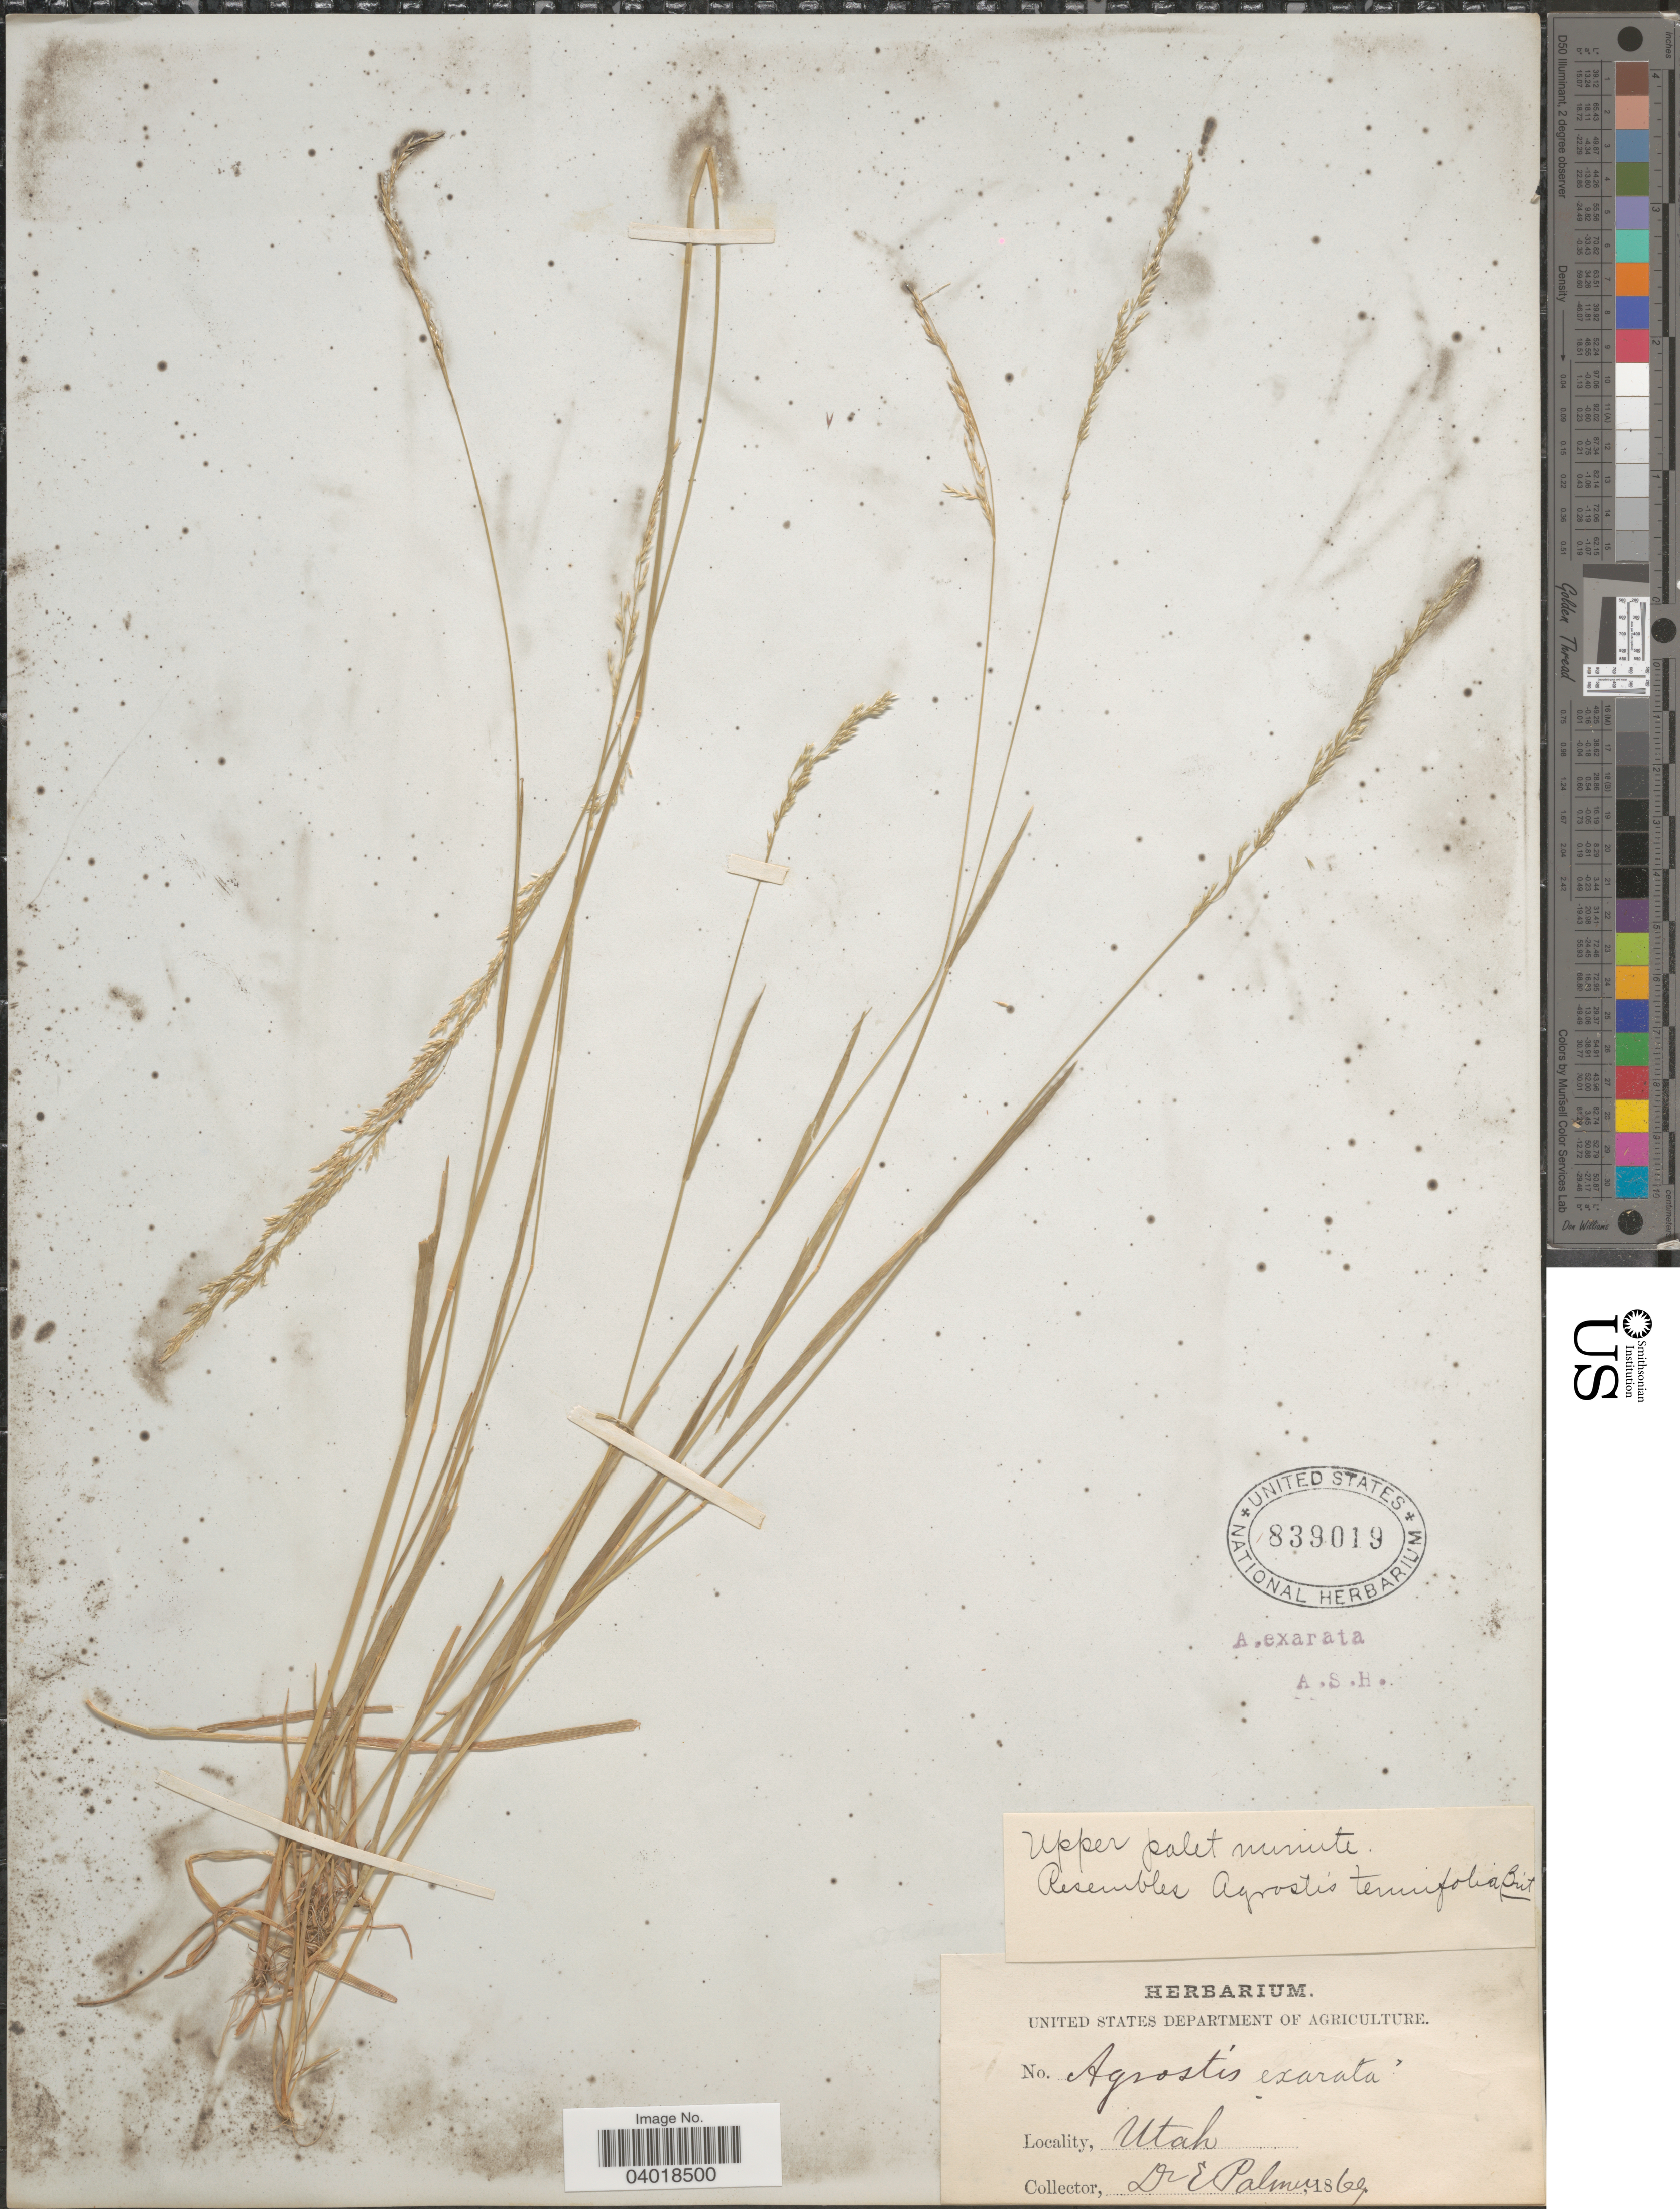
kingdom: Plantae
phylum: Tracheophyta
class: Liliopsida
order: Poales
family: Poaceae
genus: Agrostis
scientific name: Agrostis exarata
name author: Trin.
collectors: E. Palmer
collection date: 1867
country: United States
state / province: Utah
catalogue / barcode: US 839019